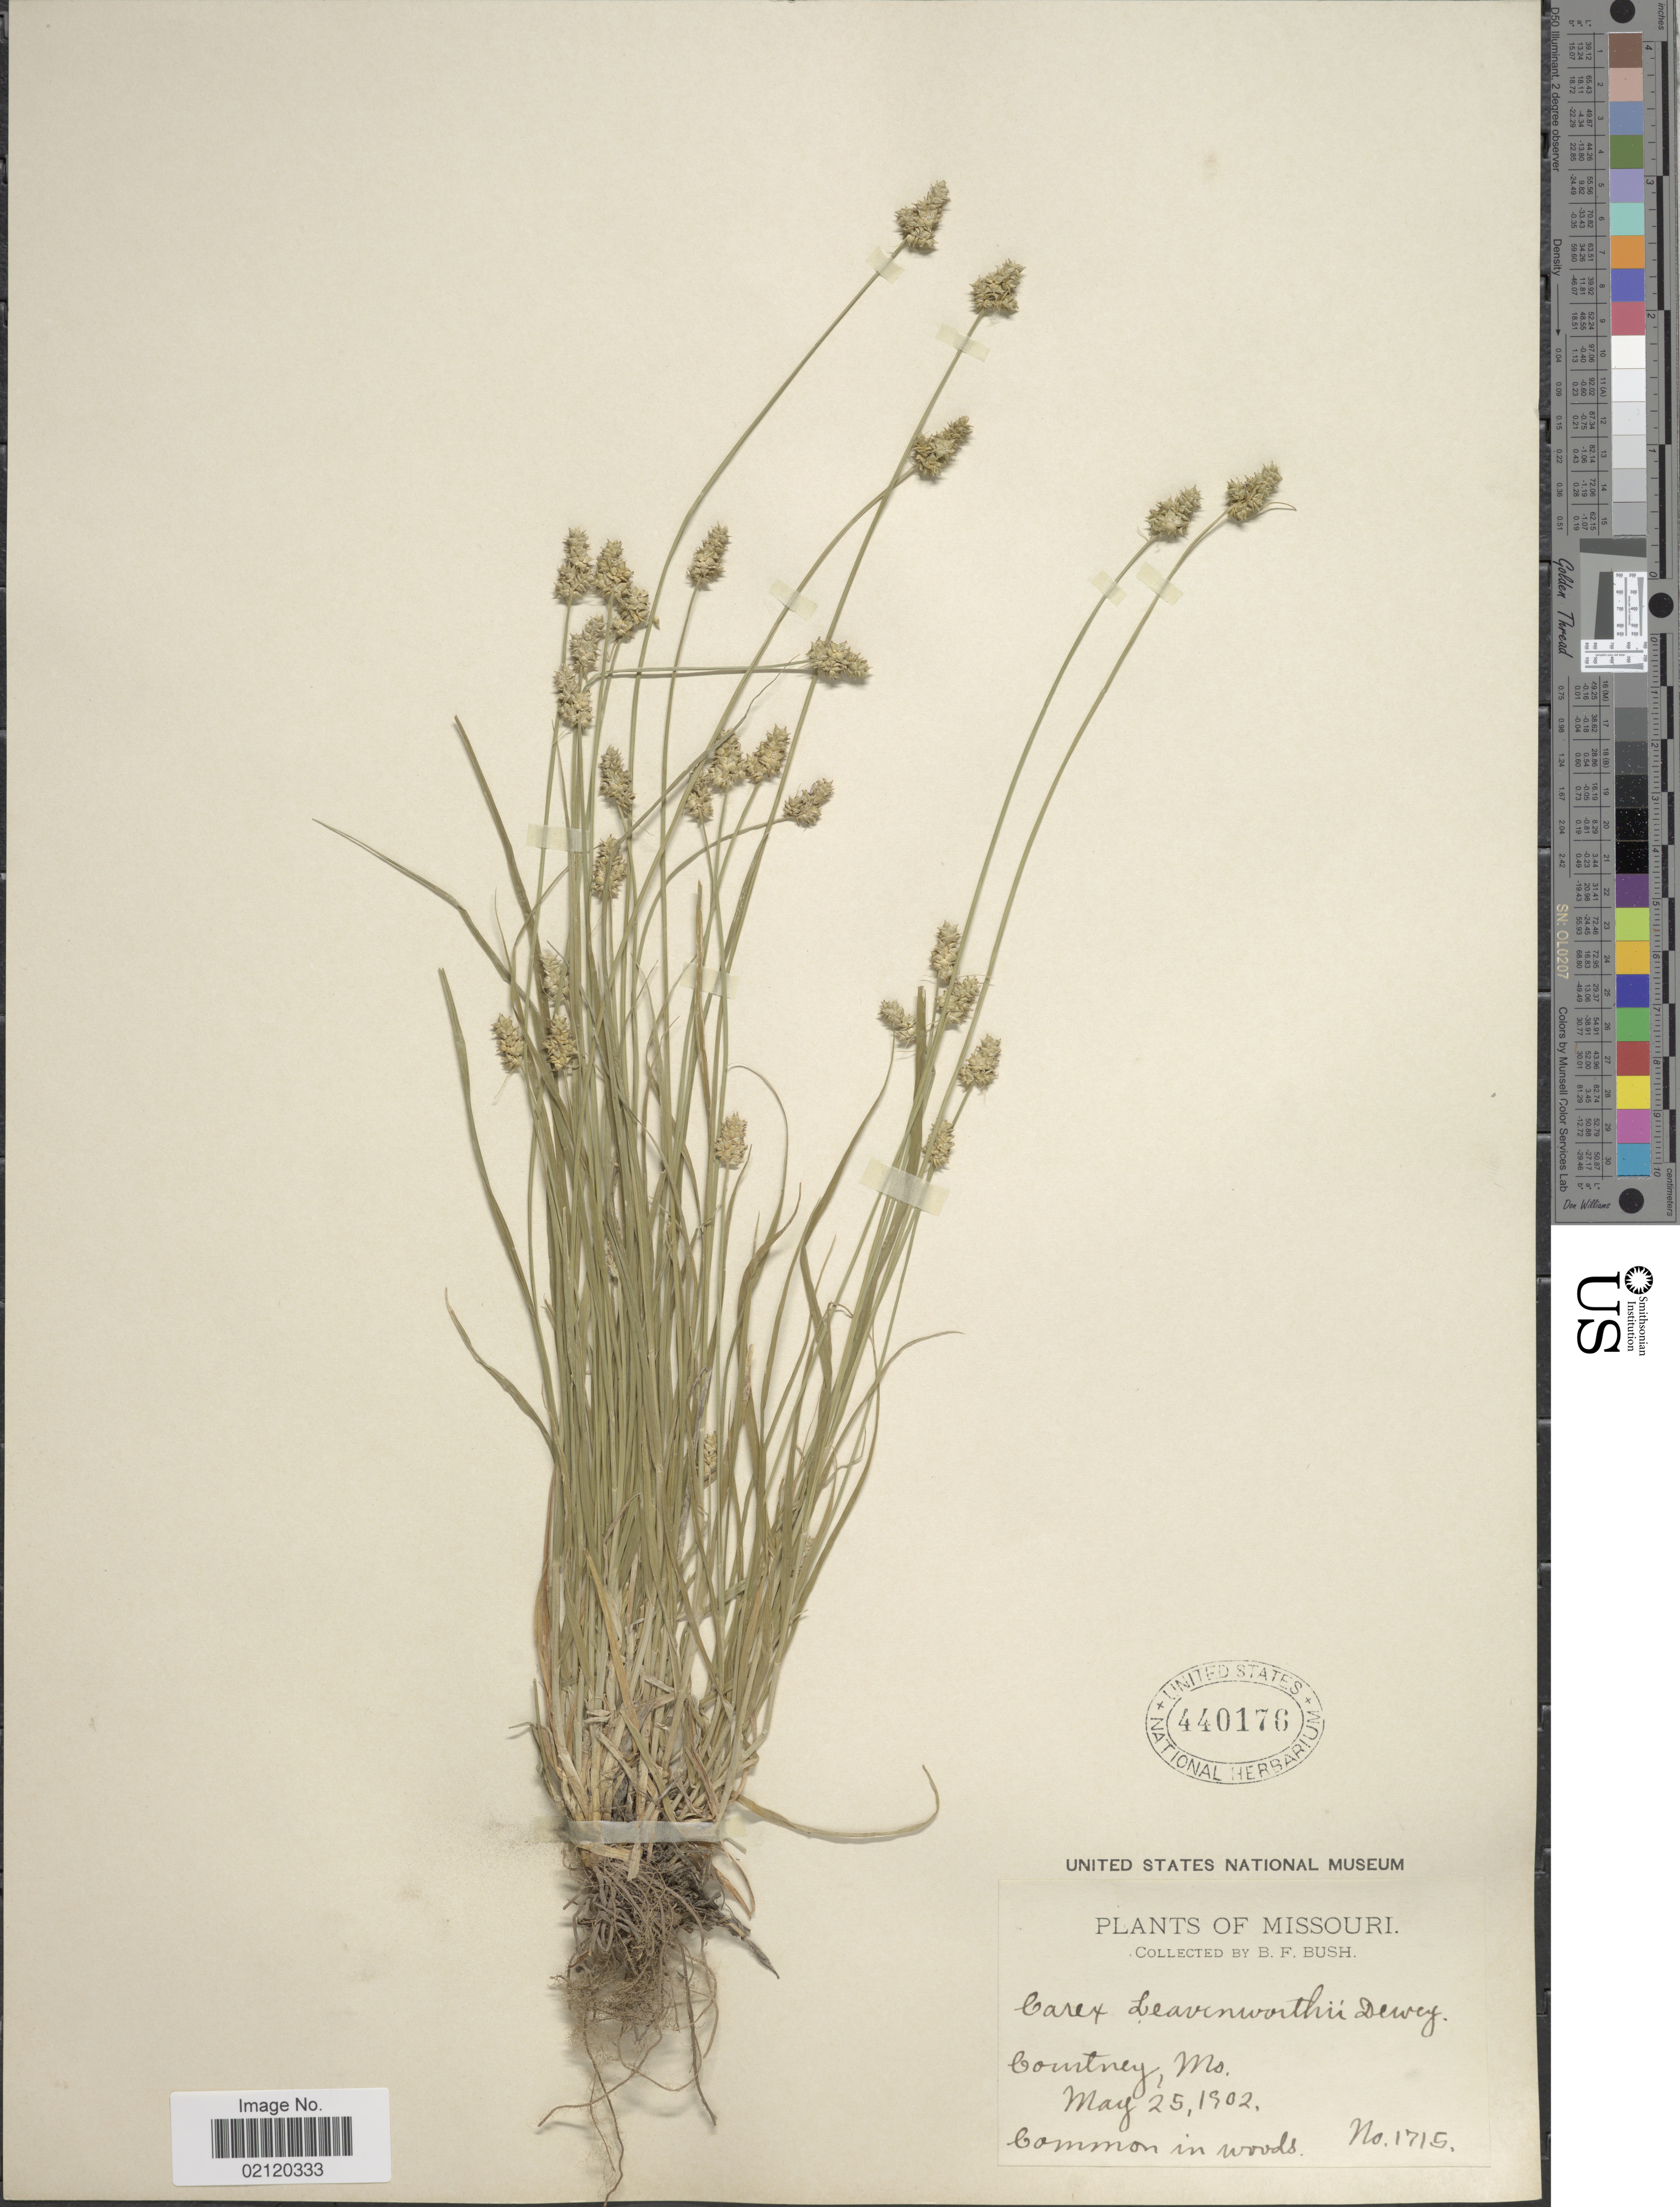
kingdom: Plantae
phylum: Tracheophyta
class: Liliopsida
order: Poales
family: Cyperaceae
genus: Carex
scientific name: Carex leavenworthii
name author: Dewey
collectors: B. F. Bush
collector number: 1715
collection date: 1902-05-25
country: United States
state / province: Missouri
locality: Courtney, Mo.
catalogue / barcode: US 440176